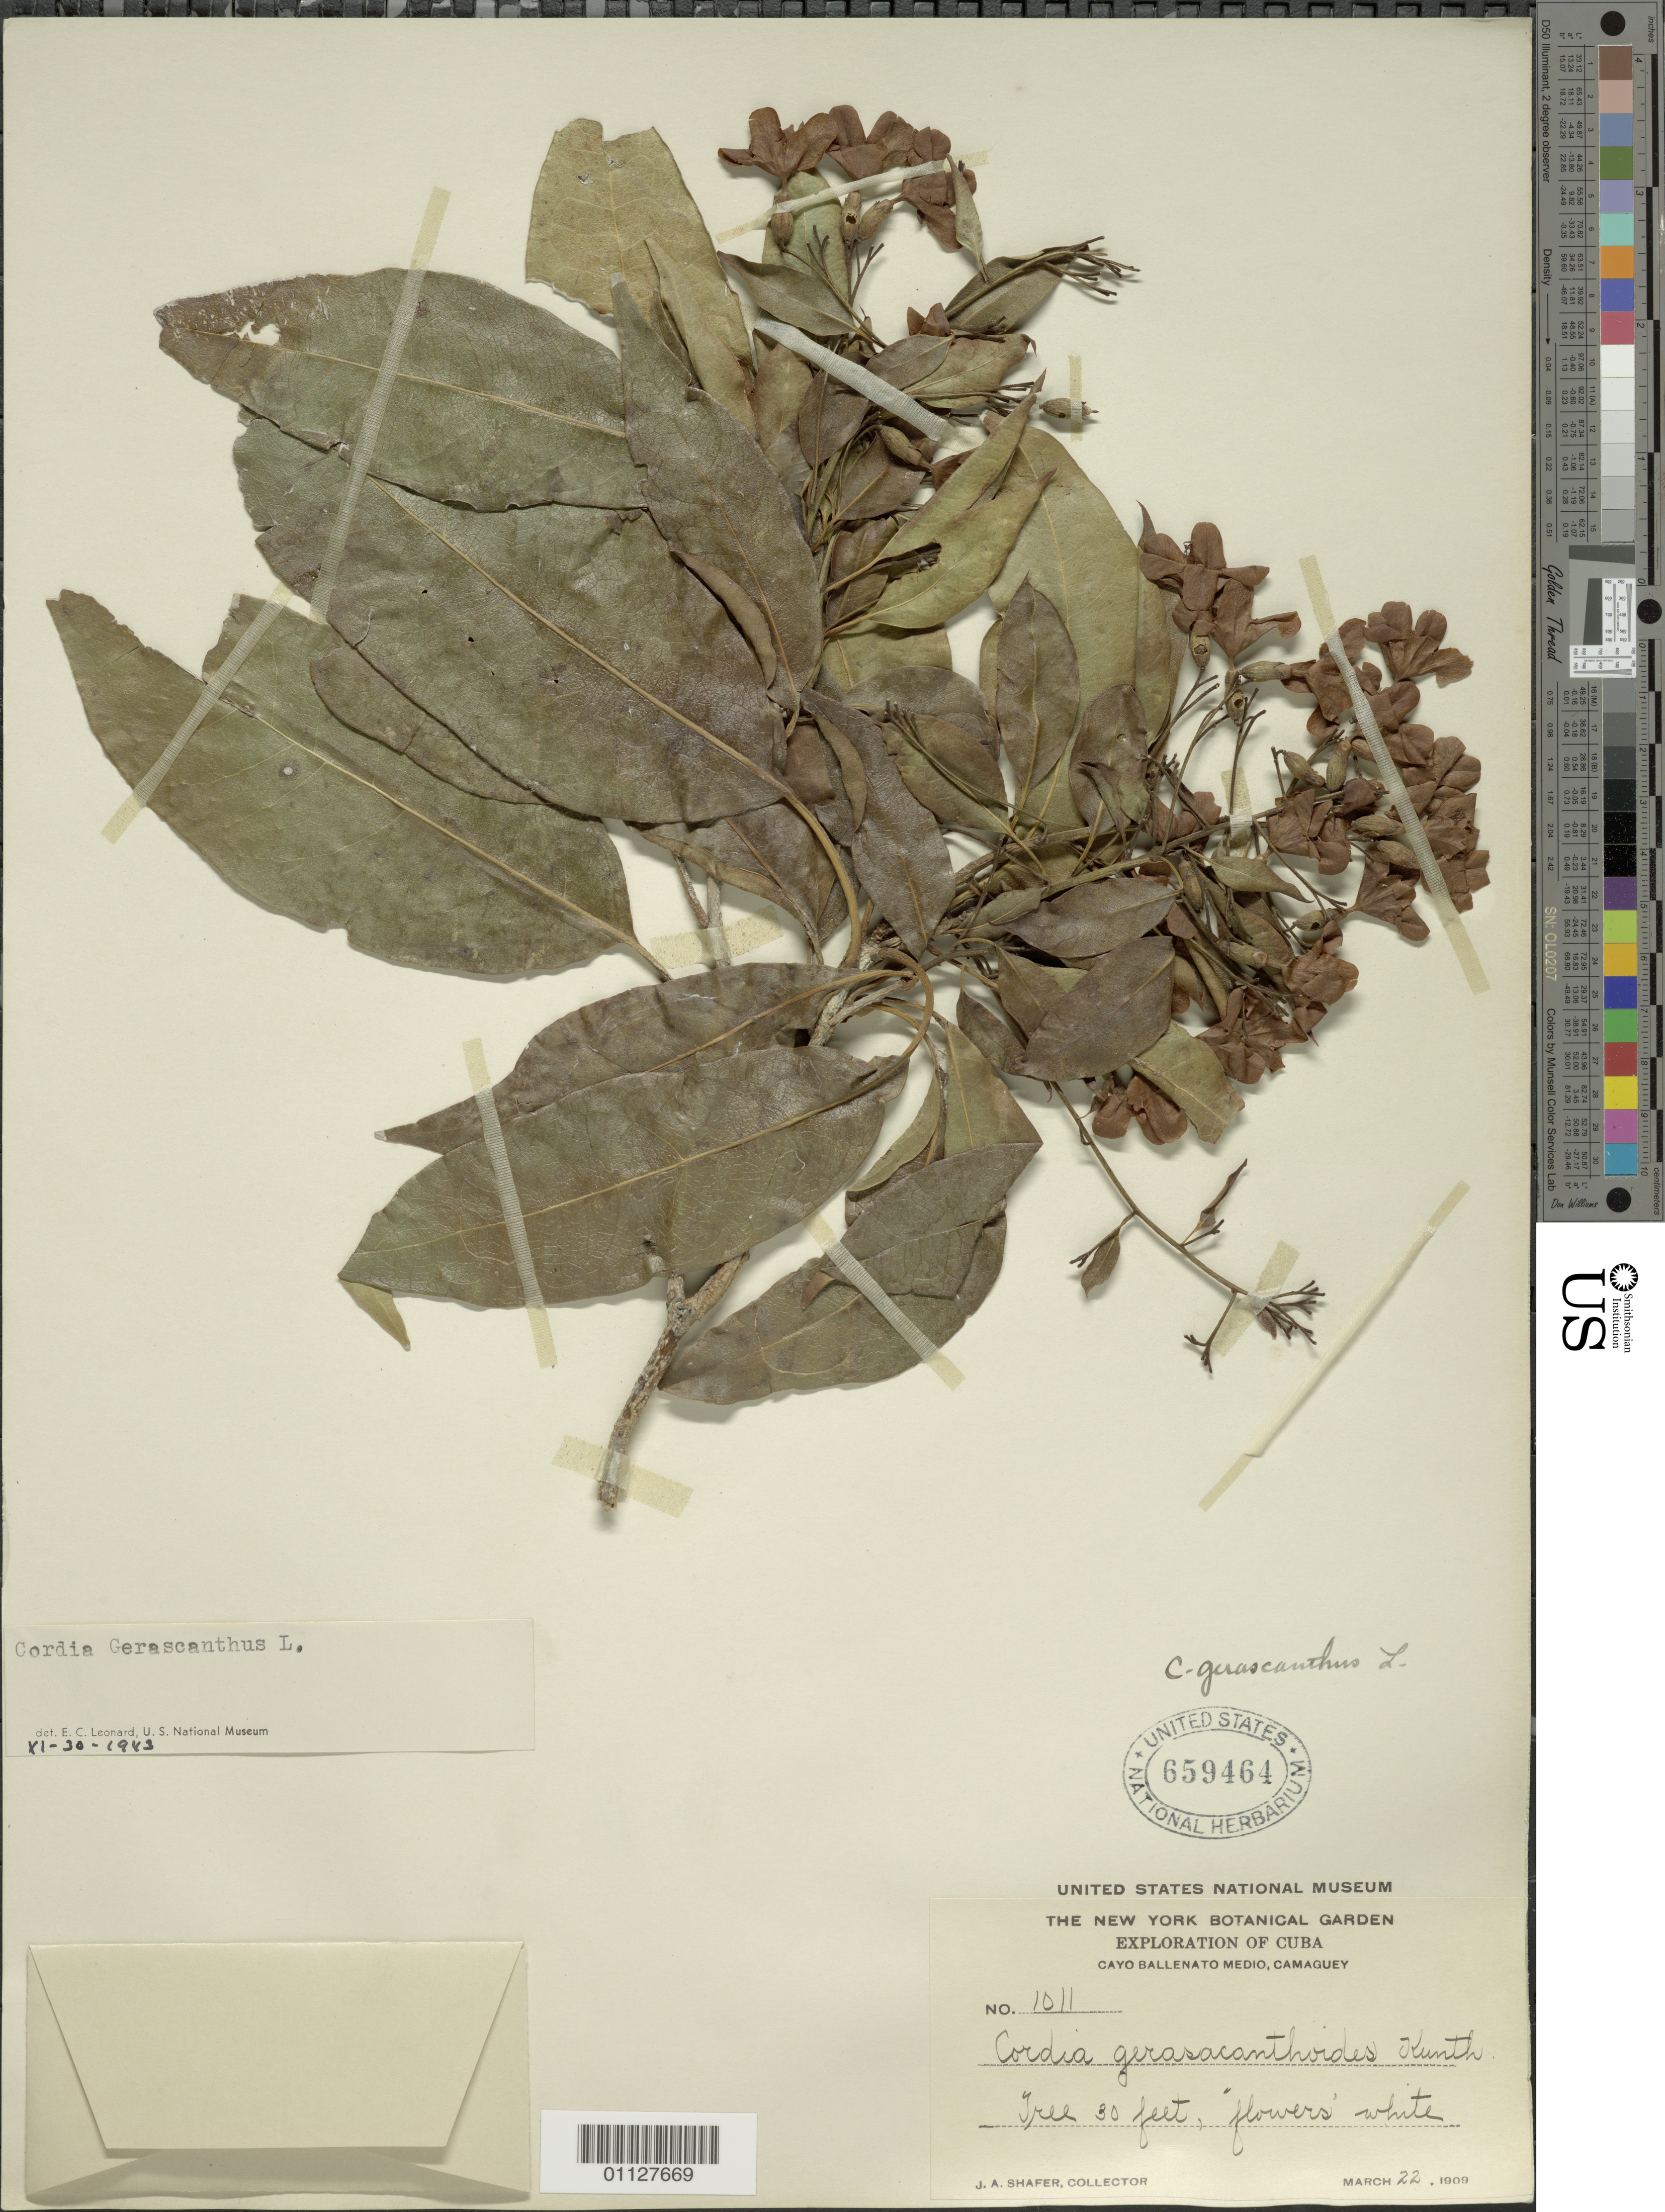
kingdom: Plantae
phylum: Tracheophyta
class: Magnoliopsida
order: Boraginales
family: Cordiaceae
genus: Cordia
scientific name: Cordia gerascanthus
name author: L.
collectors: J. A. Shafer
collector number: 1011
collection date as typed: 22 Mar 1909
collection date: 1909-03-22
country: Cuba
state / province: Camagüey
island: Cuba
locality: Cayo Ballenato Medio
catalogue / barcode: US 659464